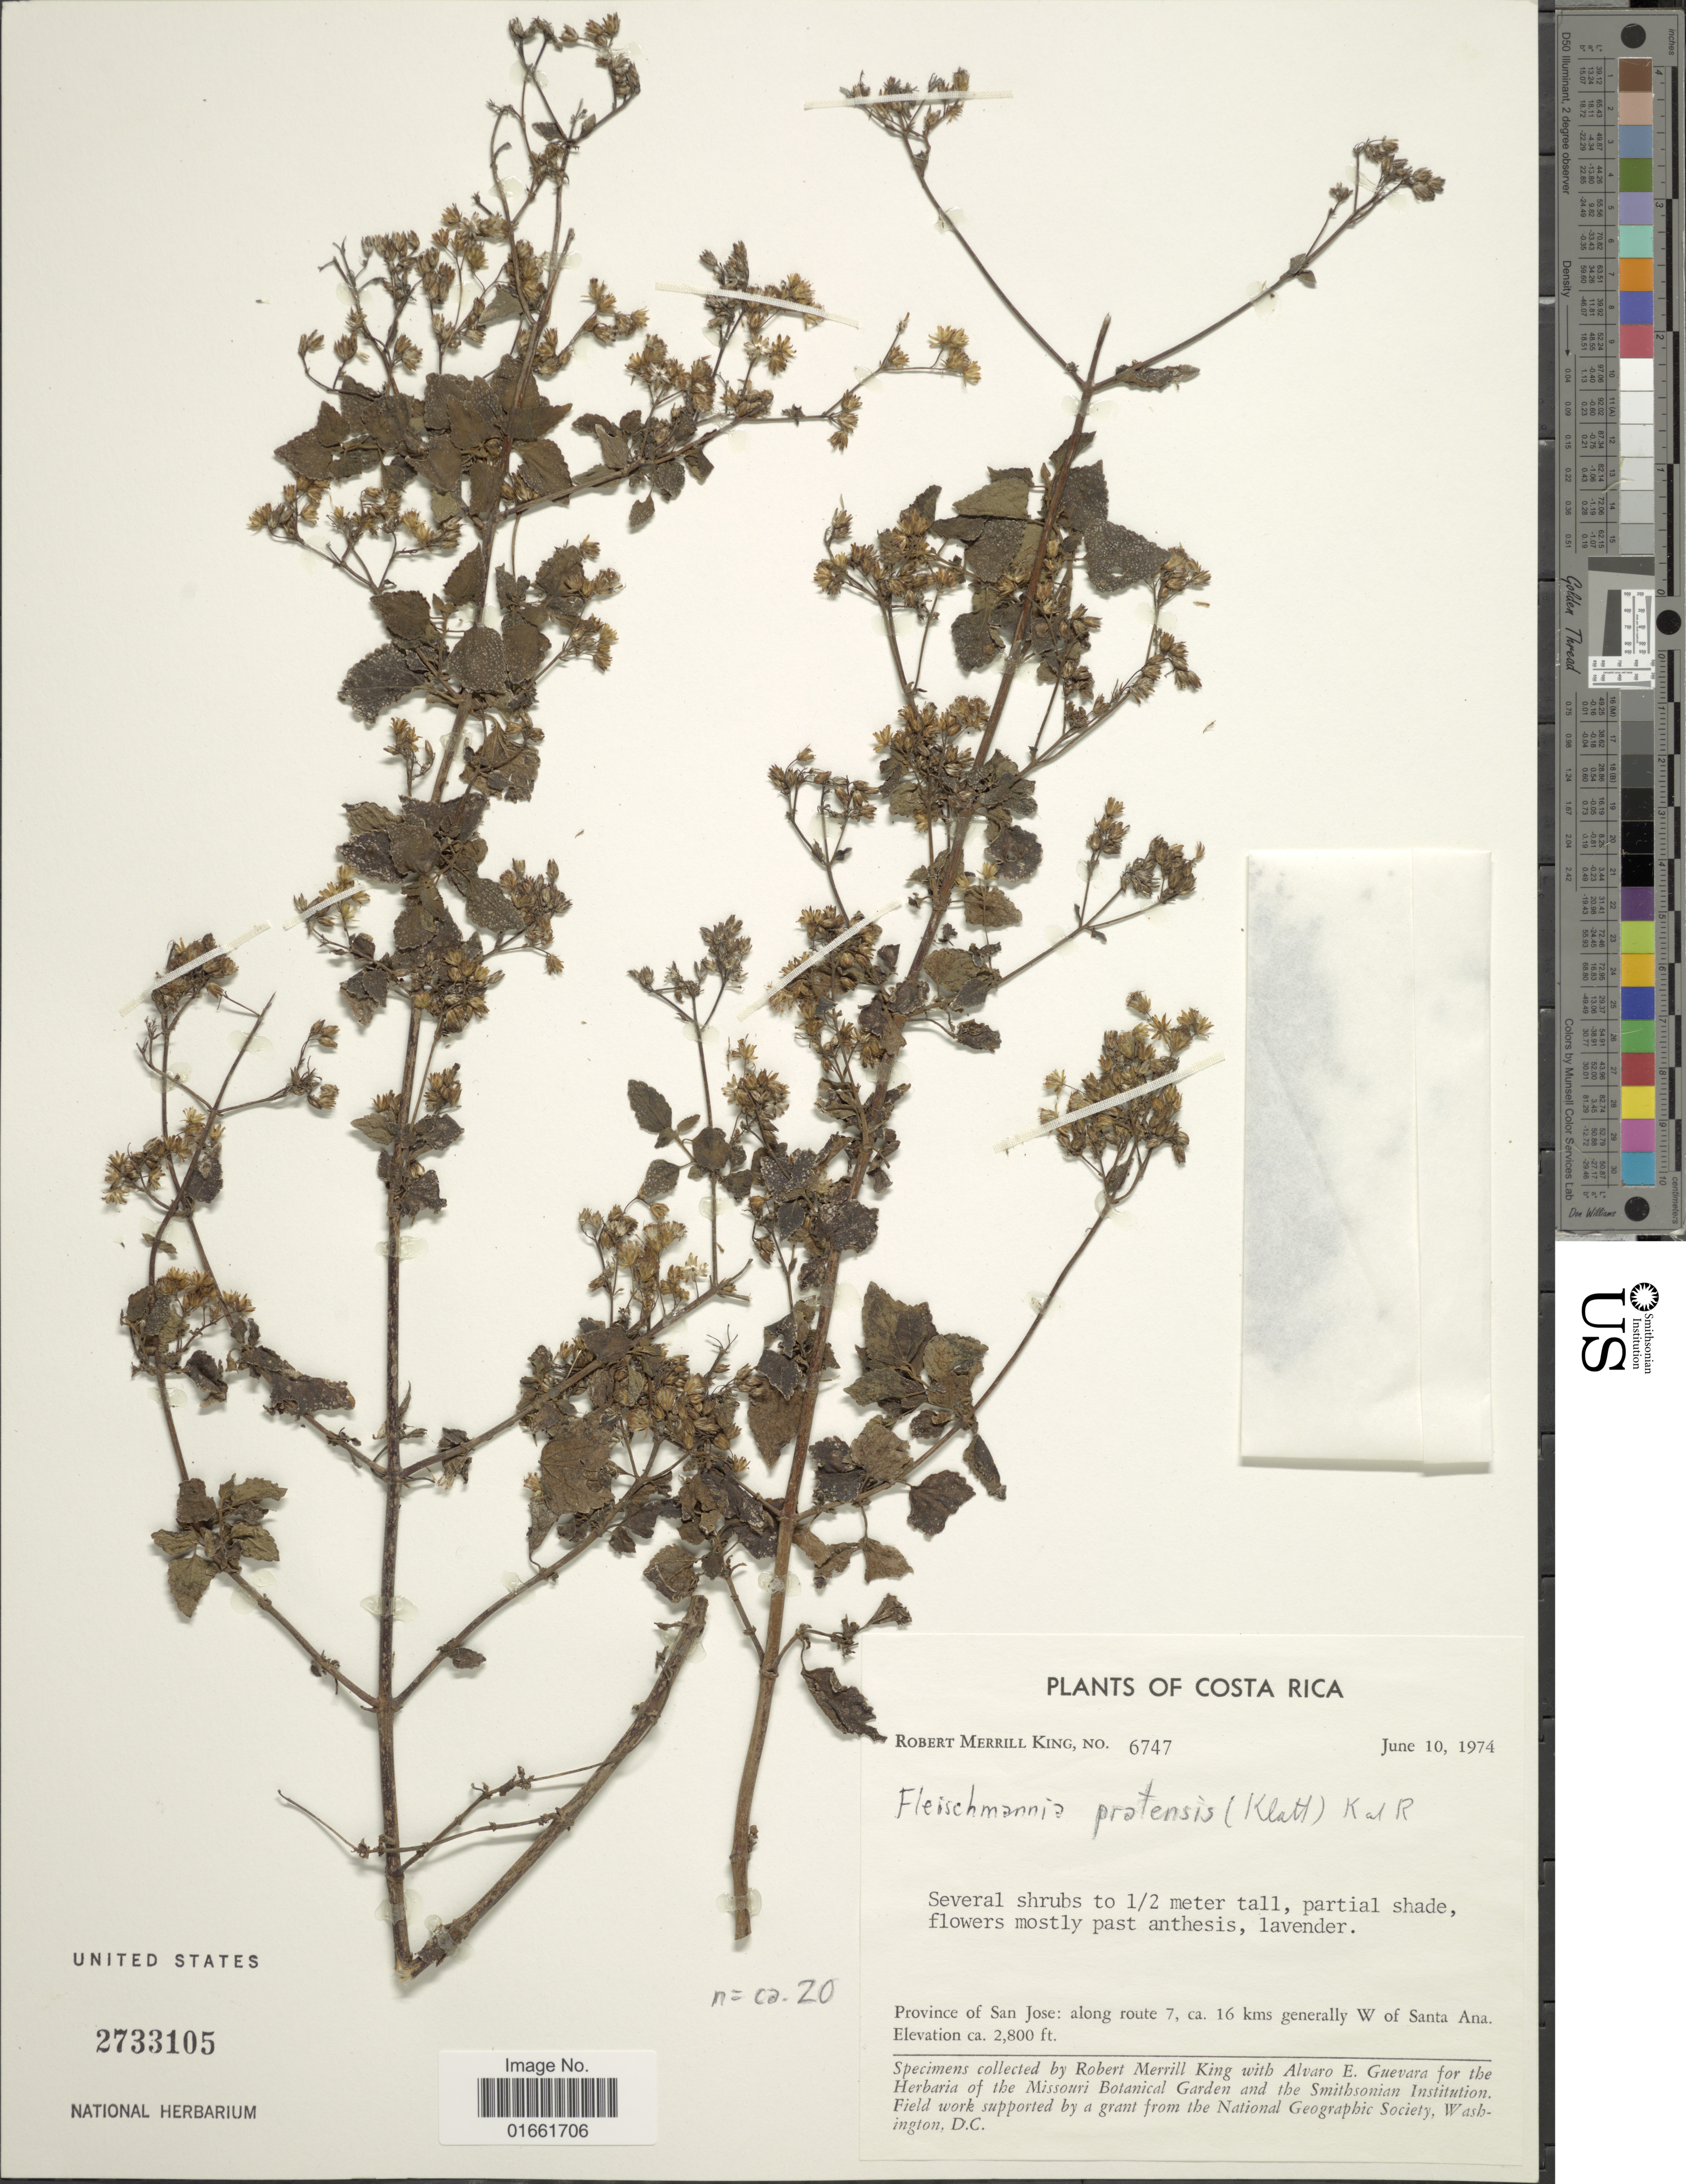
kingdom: Plantae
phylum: Tracheophyta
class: Magnoliopsida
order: Asterales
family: Asteraceae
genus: Fleischmannia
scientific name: Fleischmannia pratensis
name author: (Klatt) R.M. King & H. Rob.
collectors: R. M. King & A. E. Guevara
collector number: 6747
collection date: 1974-06-10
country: Costa Rica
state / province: San José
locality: Province of San Jose, along route 7, ca 16 kms generally W of Santa Ana.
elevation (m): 853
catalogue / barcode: US 2733105